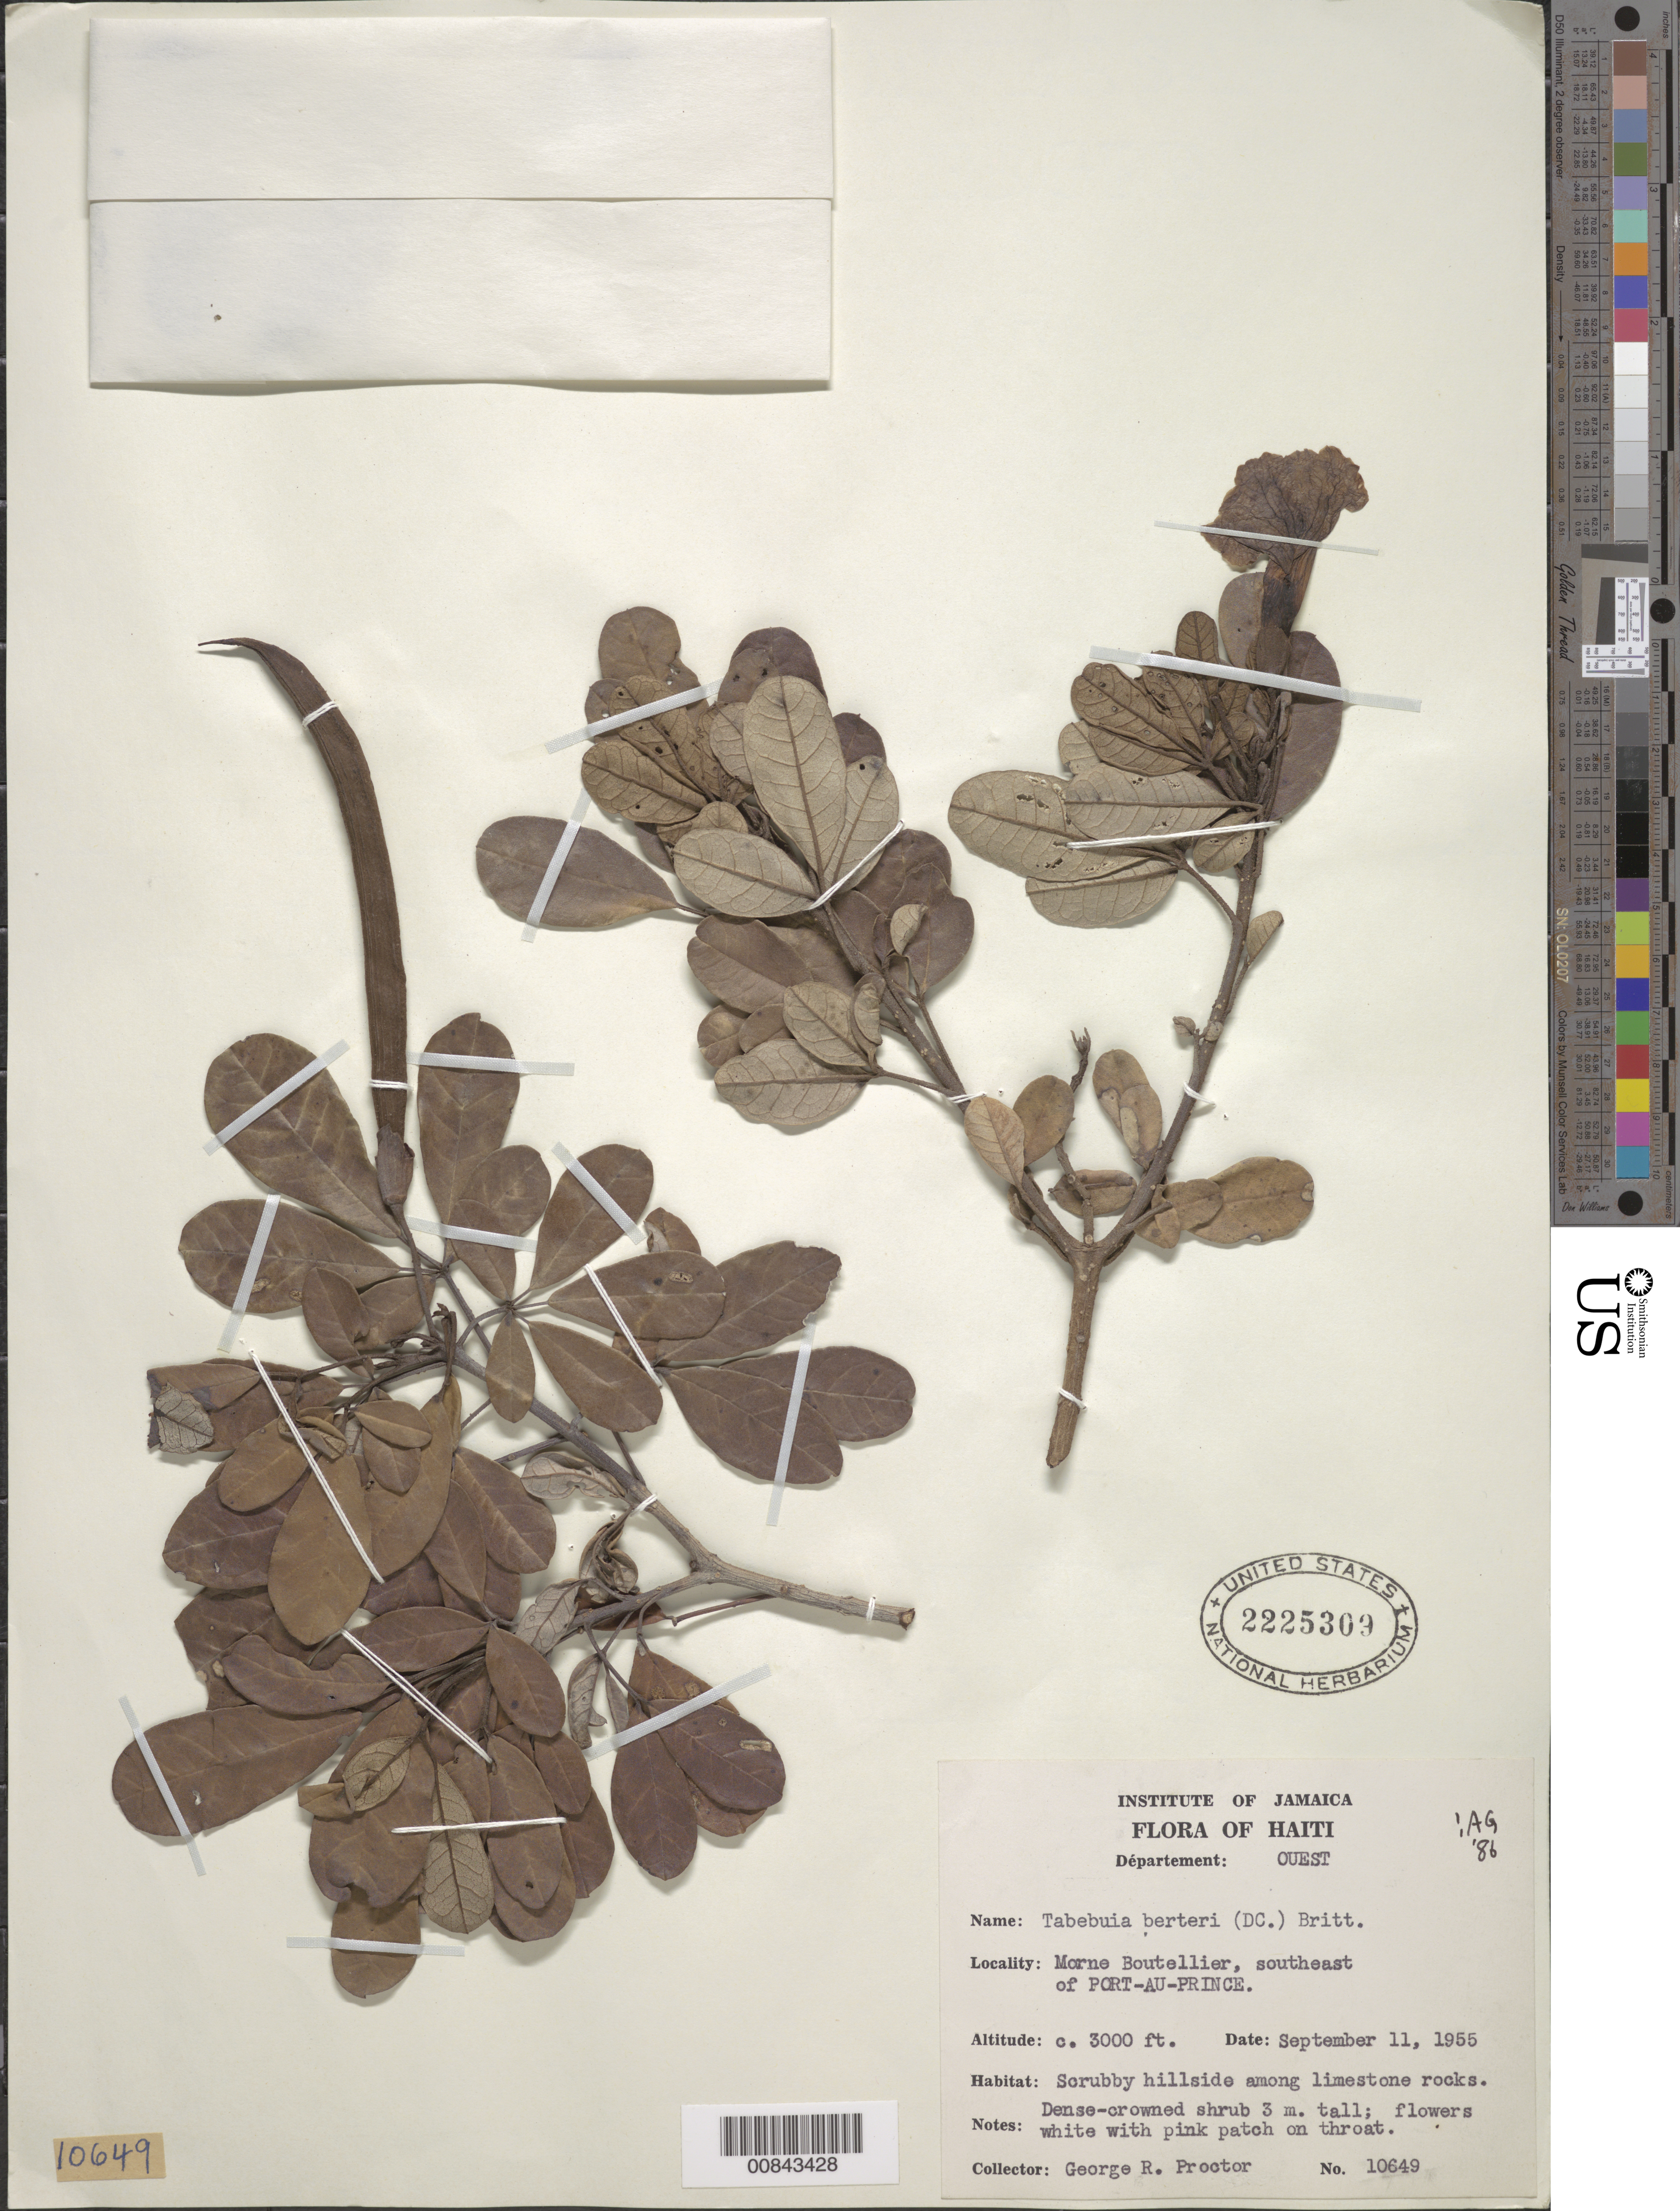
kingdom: Plantae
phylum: Tracheophyta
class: Magnoliopsida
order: Lamiales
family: Bignoniaceae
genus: Tabebuia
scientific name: Tabebuia berteroi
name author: (DC.) Britton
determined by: Gentry, A. H.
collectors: G. R. Proctor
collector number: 10649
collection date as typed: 11 Sep 1955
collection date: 1955-09-11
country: Haiti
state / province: Ouest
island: Hispaniola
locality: Morne Boutellier, SE of Port-au-prince.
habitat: Scrubby hillside among limestone rocks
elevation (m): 914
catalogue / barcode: US 2225309